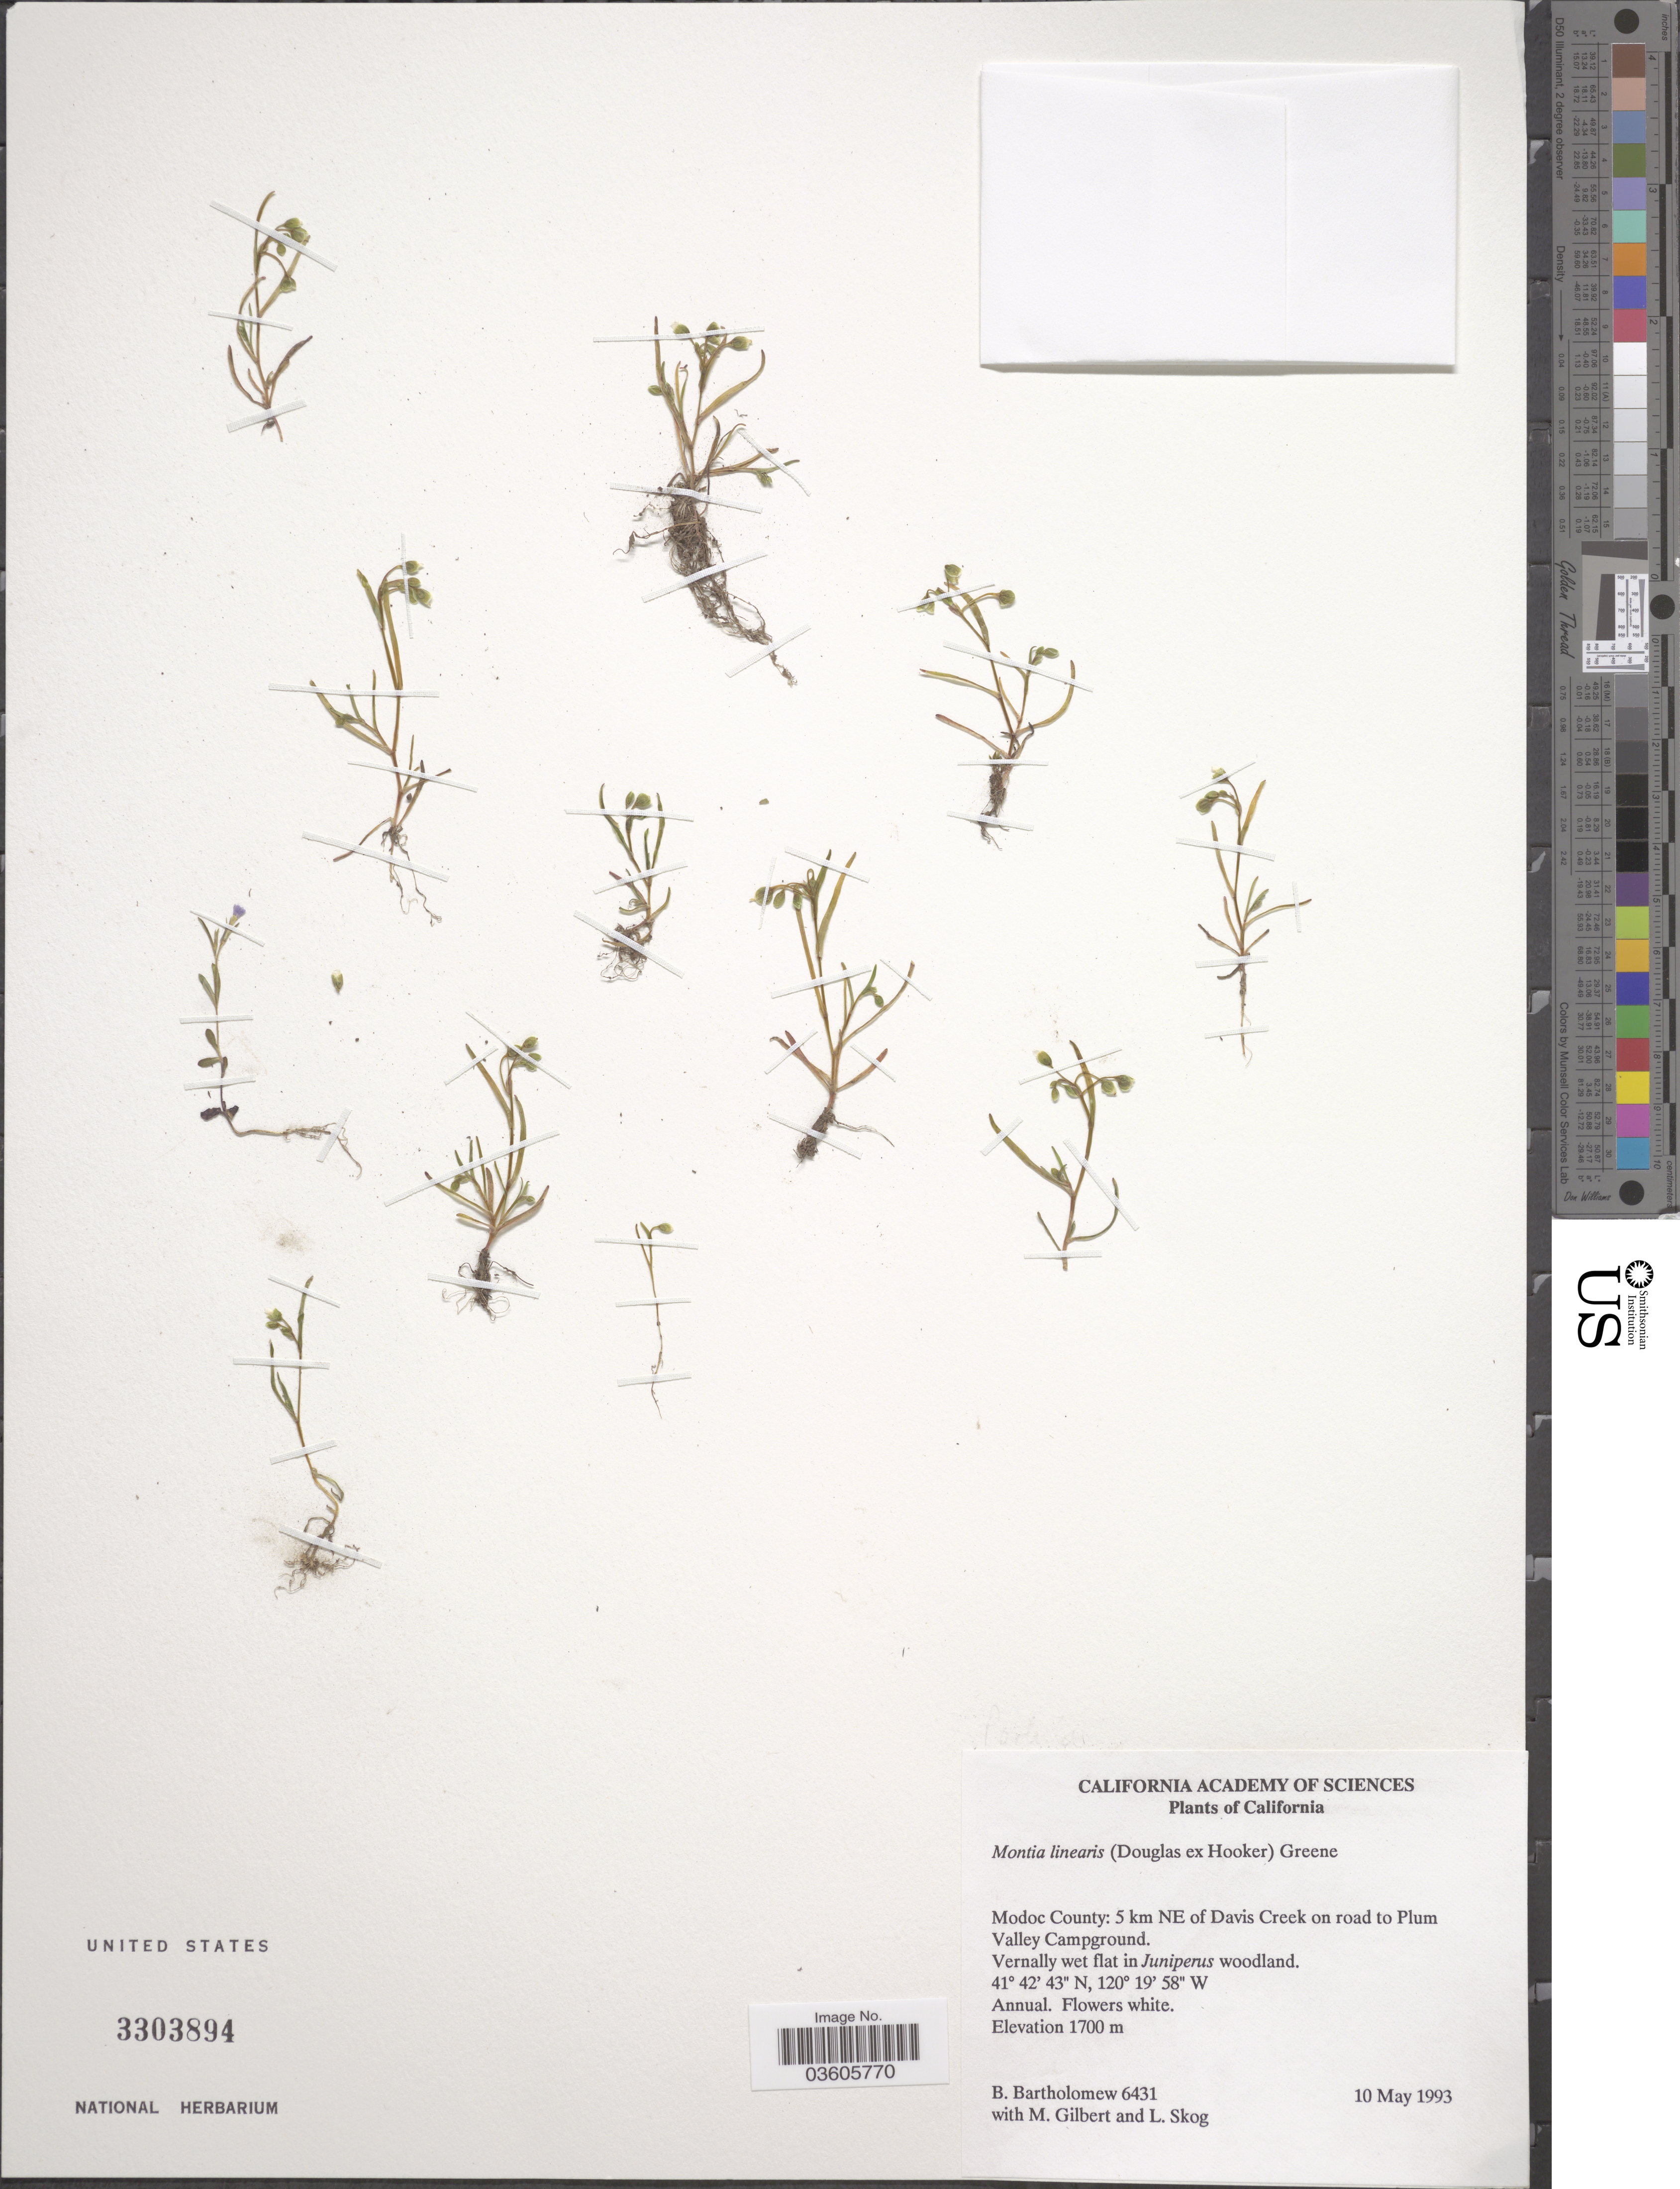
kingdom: Plantae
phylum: Tracheophyta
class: Magnoliopsida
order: Caryophyllales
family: Montiaceae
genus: Montia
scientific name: Montia linearis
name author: (Douglas) Greene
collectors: B. Bartholomew, M. Gilbert & L. E. Skog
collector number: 6431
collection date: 1993-05-10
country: United States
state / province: California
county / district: Modoc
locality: Modoc County: 5 km NE of Davis Creek on road to Plum Valley of Campground.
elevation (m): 1700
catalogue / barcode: US 3303894